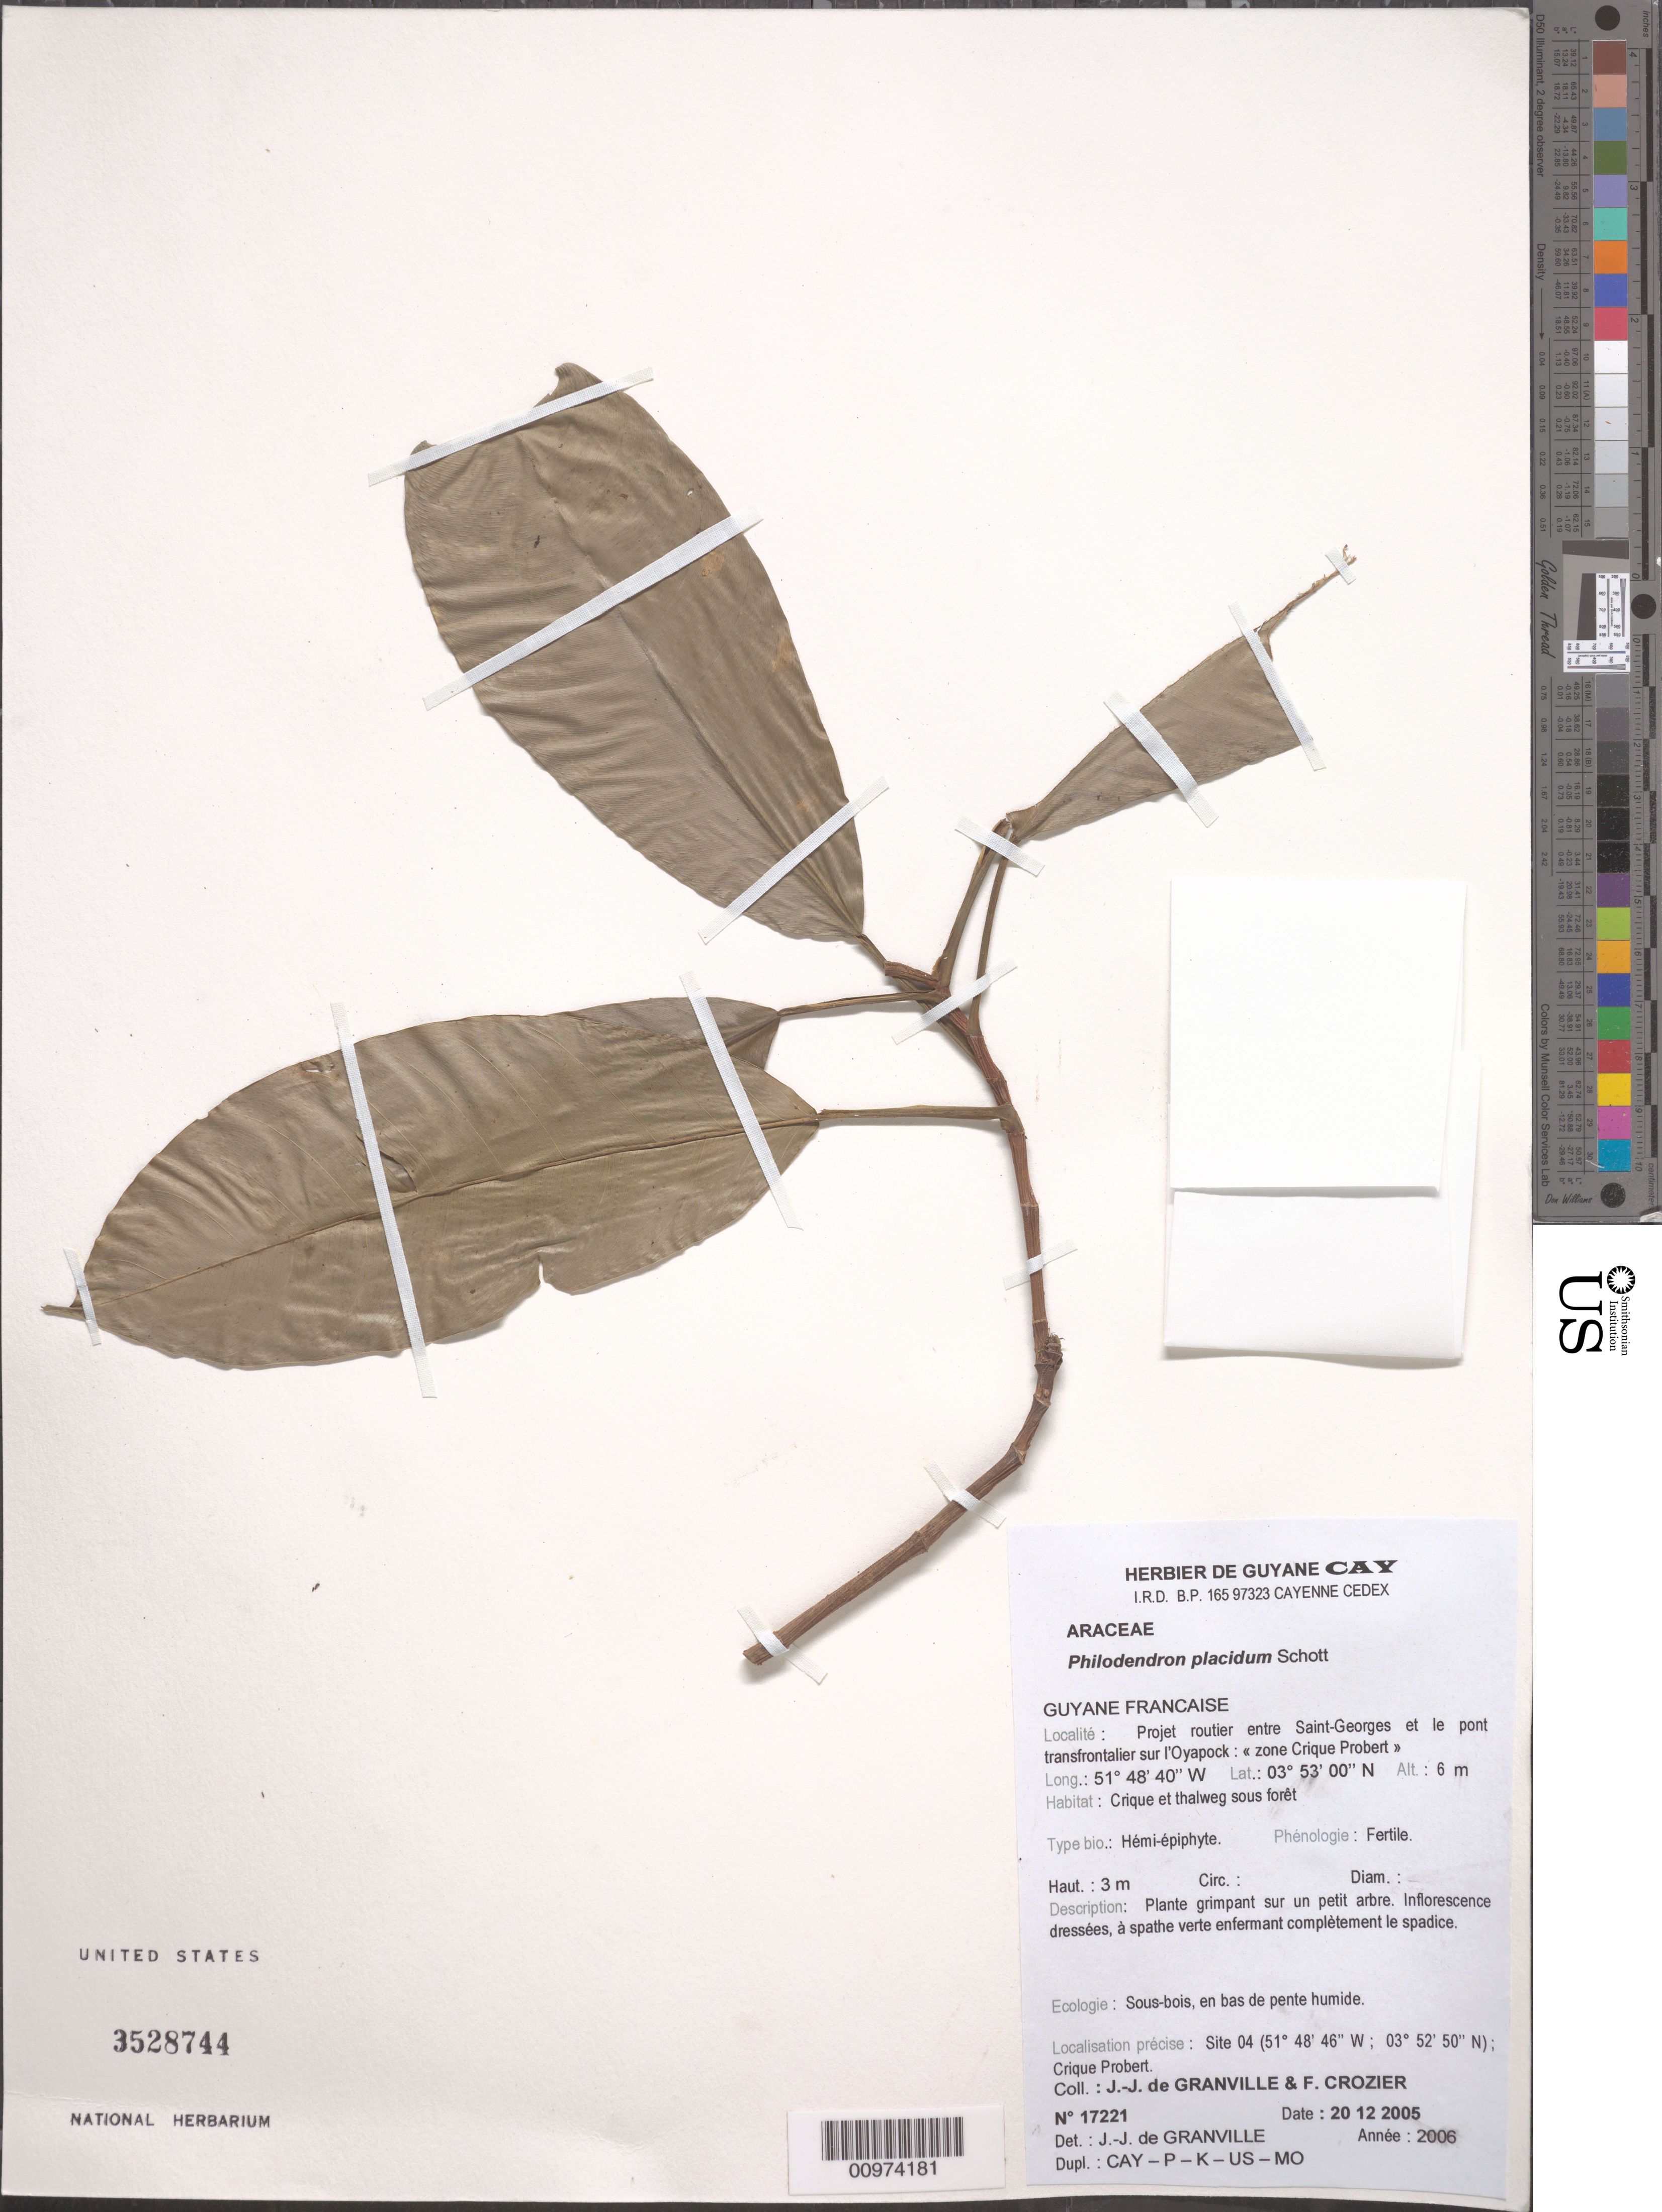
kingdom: Plantae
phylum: Tracheophyta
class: Liliopsida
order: Alismatales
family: Araceae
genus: Philodendron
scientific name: Philodendron placidum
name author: Schott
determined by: Granville, J. J. de, (CAY), Institut de Recherche pour le Developpement (IRD) (FRENCH GUIANA)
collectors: J.-J. de Granville & F. Crozier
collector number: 17221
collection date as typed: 20-Dec-05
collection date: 2005-12-20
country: French Guiana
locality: Project routier entre Saint-Georges et le pont transfrontalier sur l'Oyapock, "zone Crique Probert"; site 04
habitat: Crique et thalweg sous foret. Sous-bois, en bas de pente humide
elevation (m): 6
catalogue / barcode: US 3528744